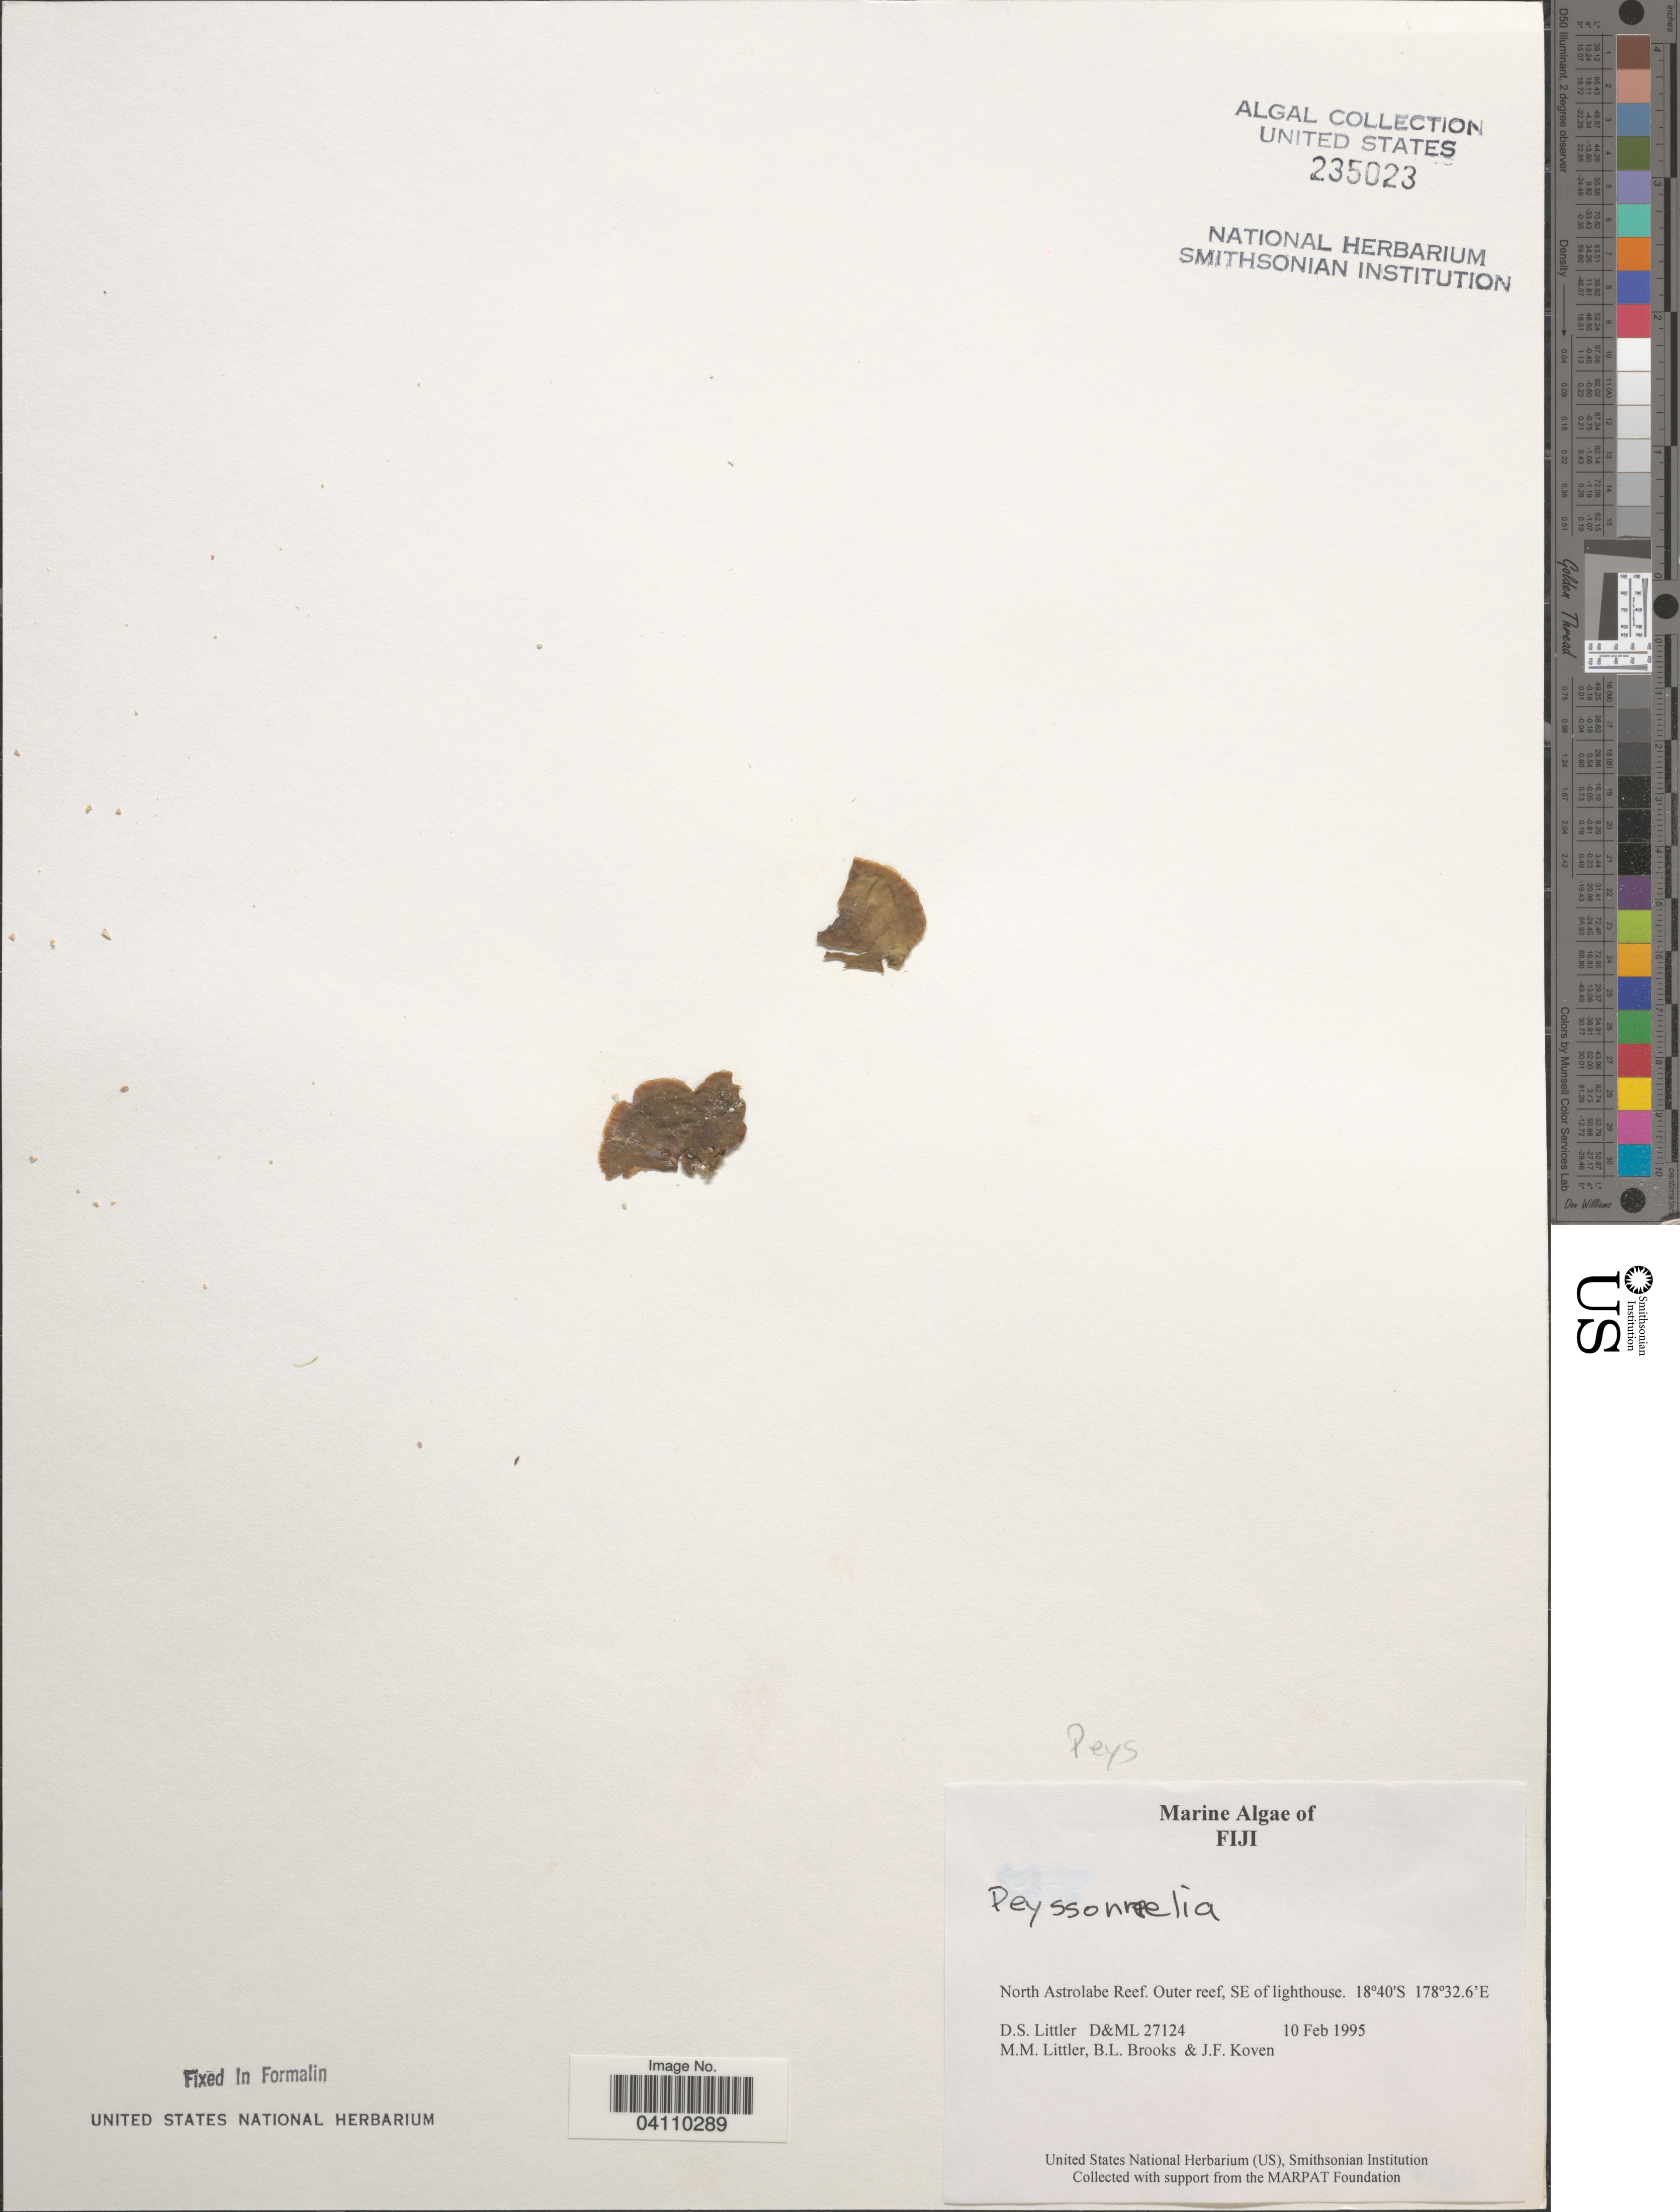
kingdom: Plantae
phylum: Rhodophyta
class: Florideophyceae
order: Peyssonneliales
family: Peyssonneliaceae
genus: Peyssonnelia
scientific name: Peyssonnelia sp.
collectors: D. S. Littler, B. Brooks & J. Koven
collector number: D&ML27124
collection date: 1995-02-10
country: Fiji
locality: North Astrolabe Reef. Outer reef, SE of lighthouse.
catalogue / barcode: US 235023